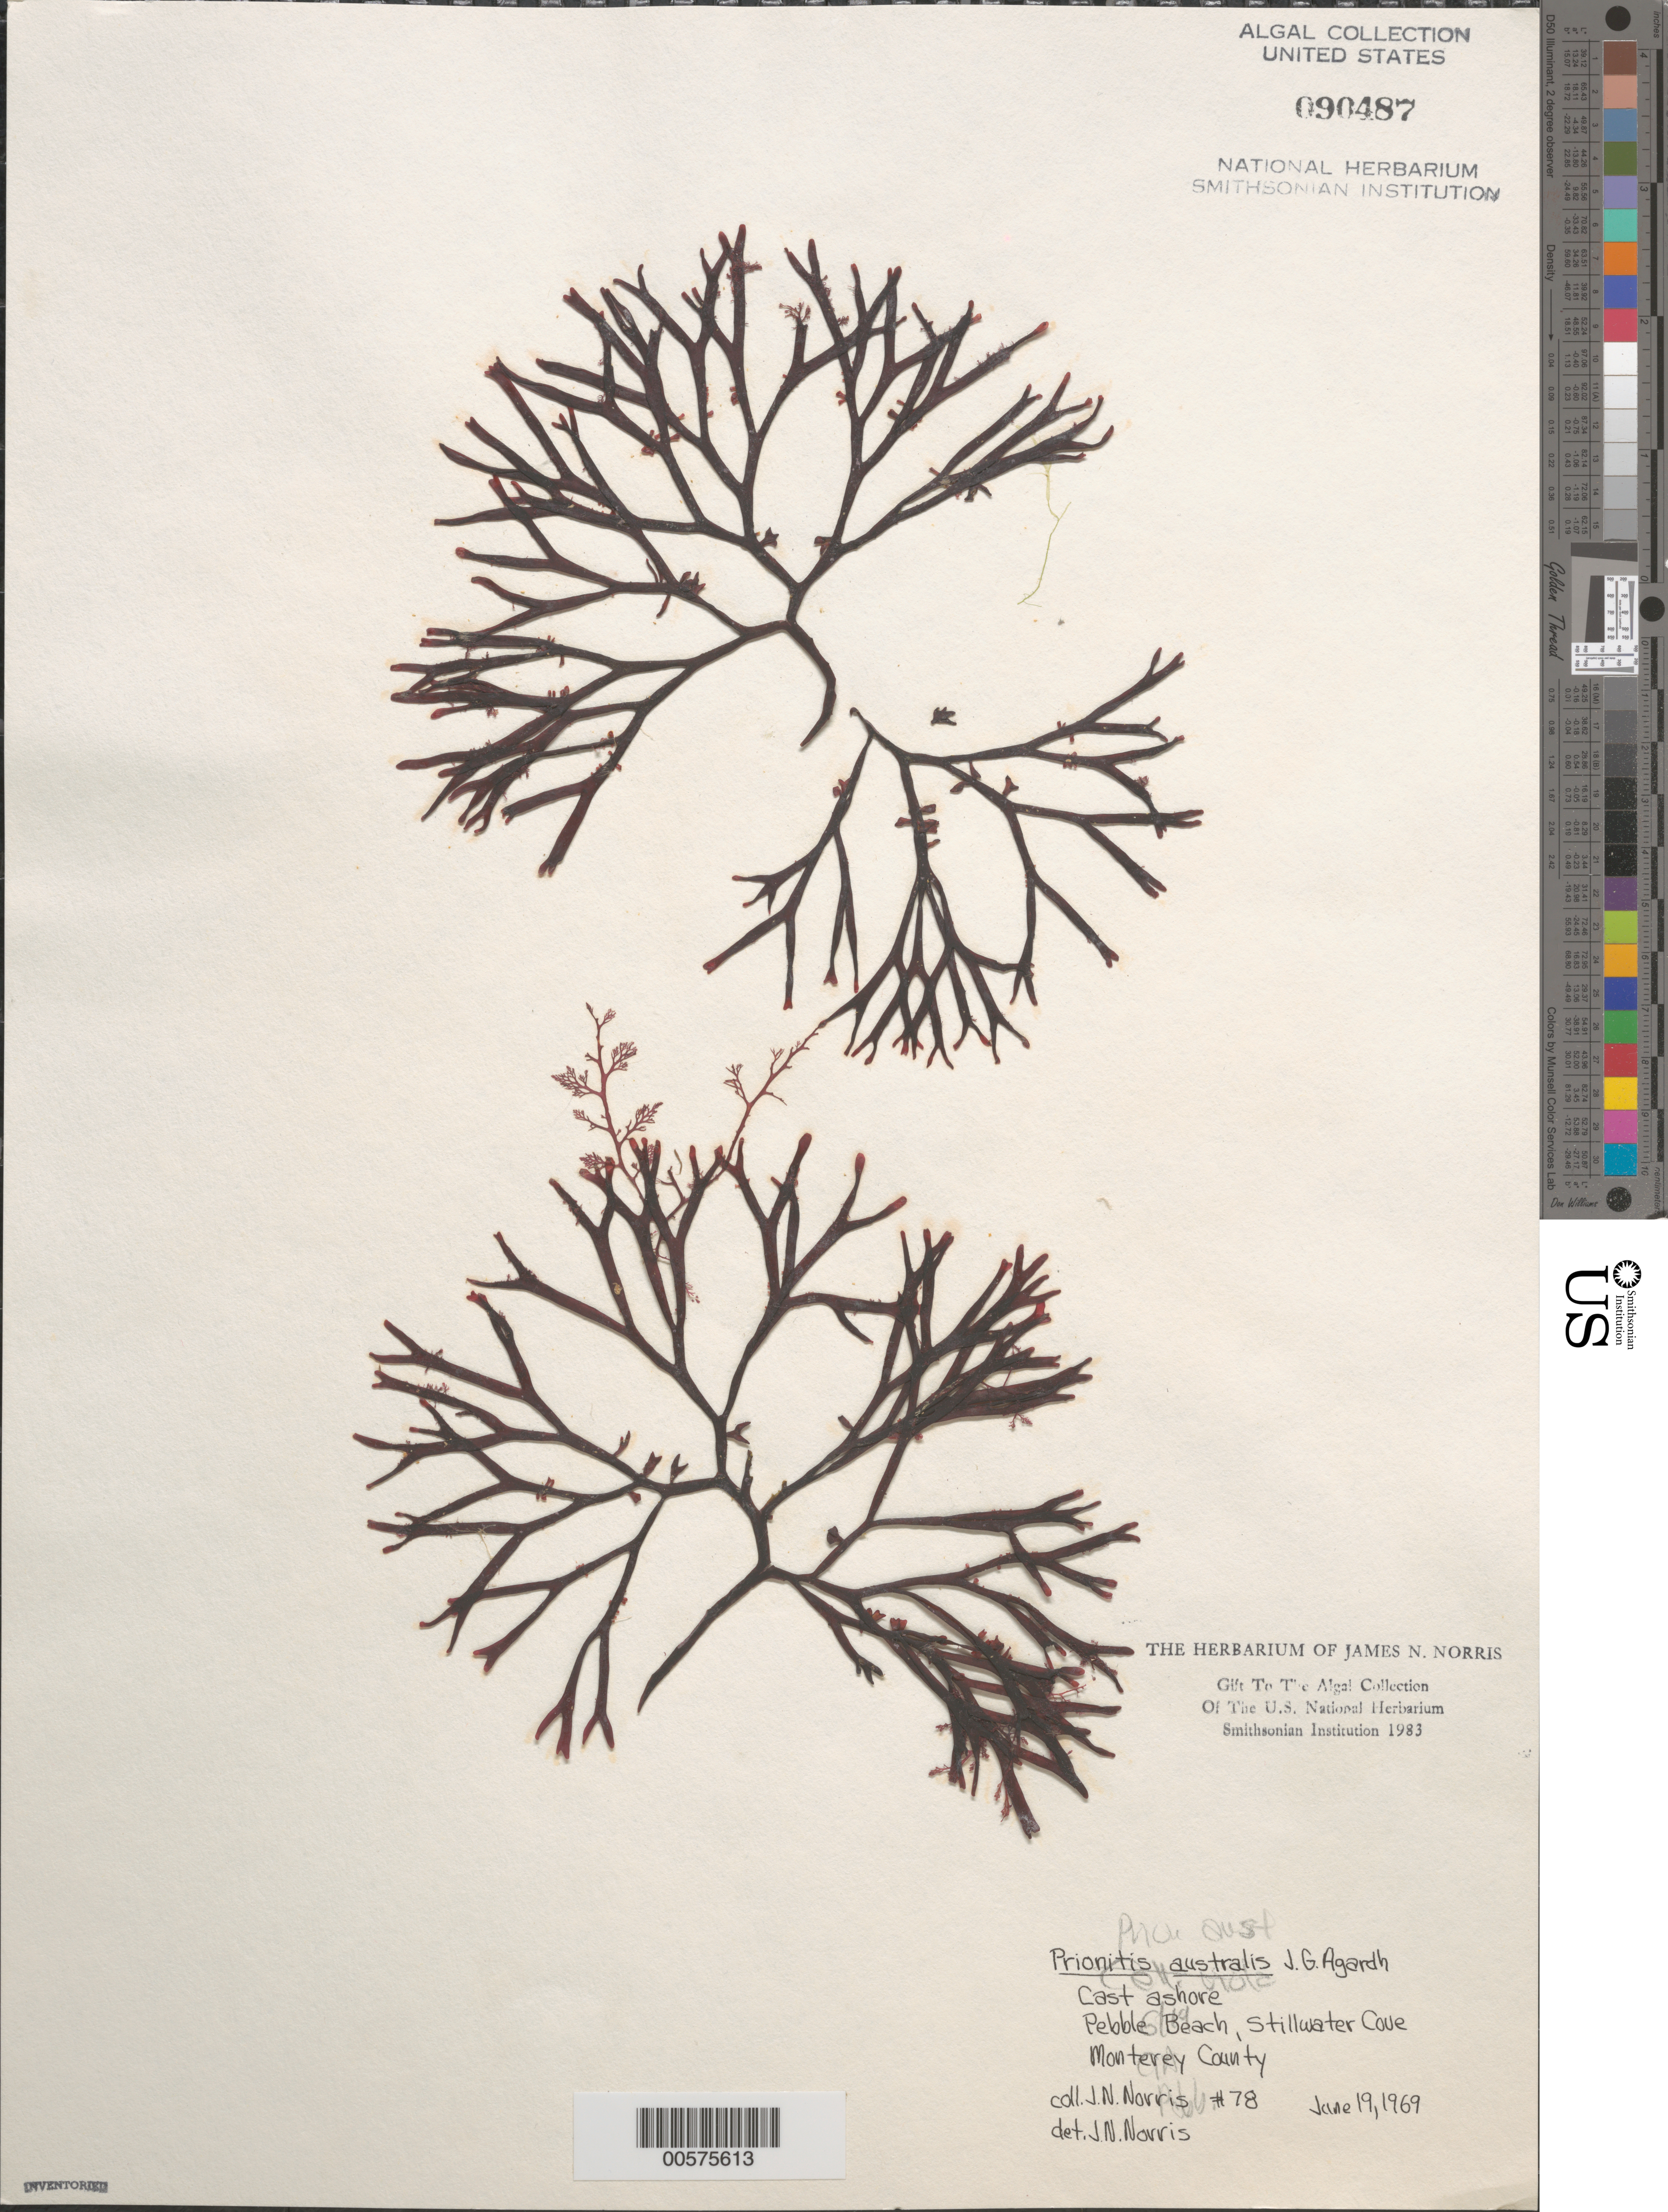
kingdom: Plantae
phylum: Rhodophyta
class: Florideophyceae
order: Cryptonemiales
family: Cryptonemiaceae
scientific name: Prionitis australis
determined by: Norris, James N.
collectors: J. N. Norris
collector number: JN-78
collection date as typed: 19 Jun 1969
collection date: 1969-06-19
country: United States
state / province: California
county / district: Monterey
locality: Pebble Beach, Stillwater Cove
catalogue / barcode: US 90487